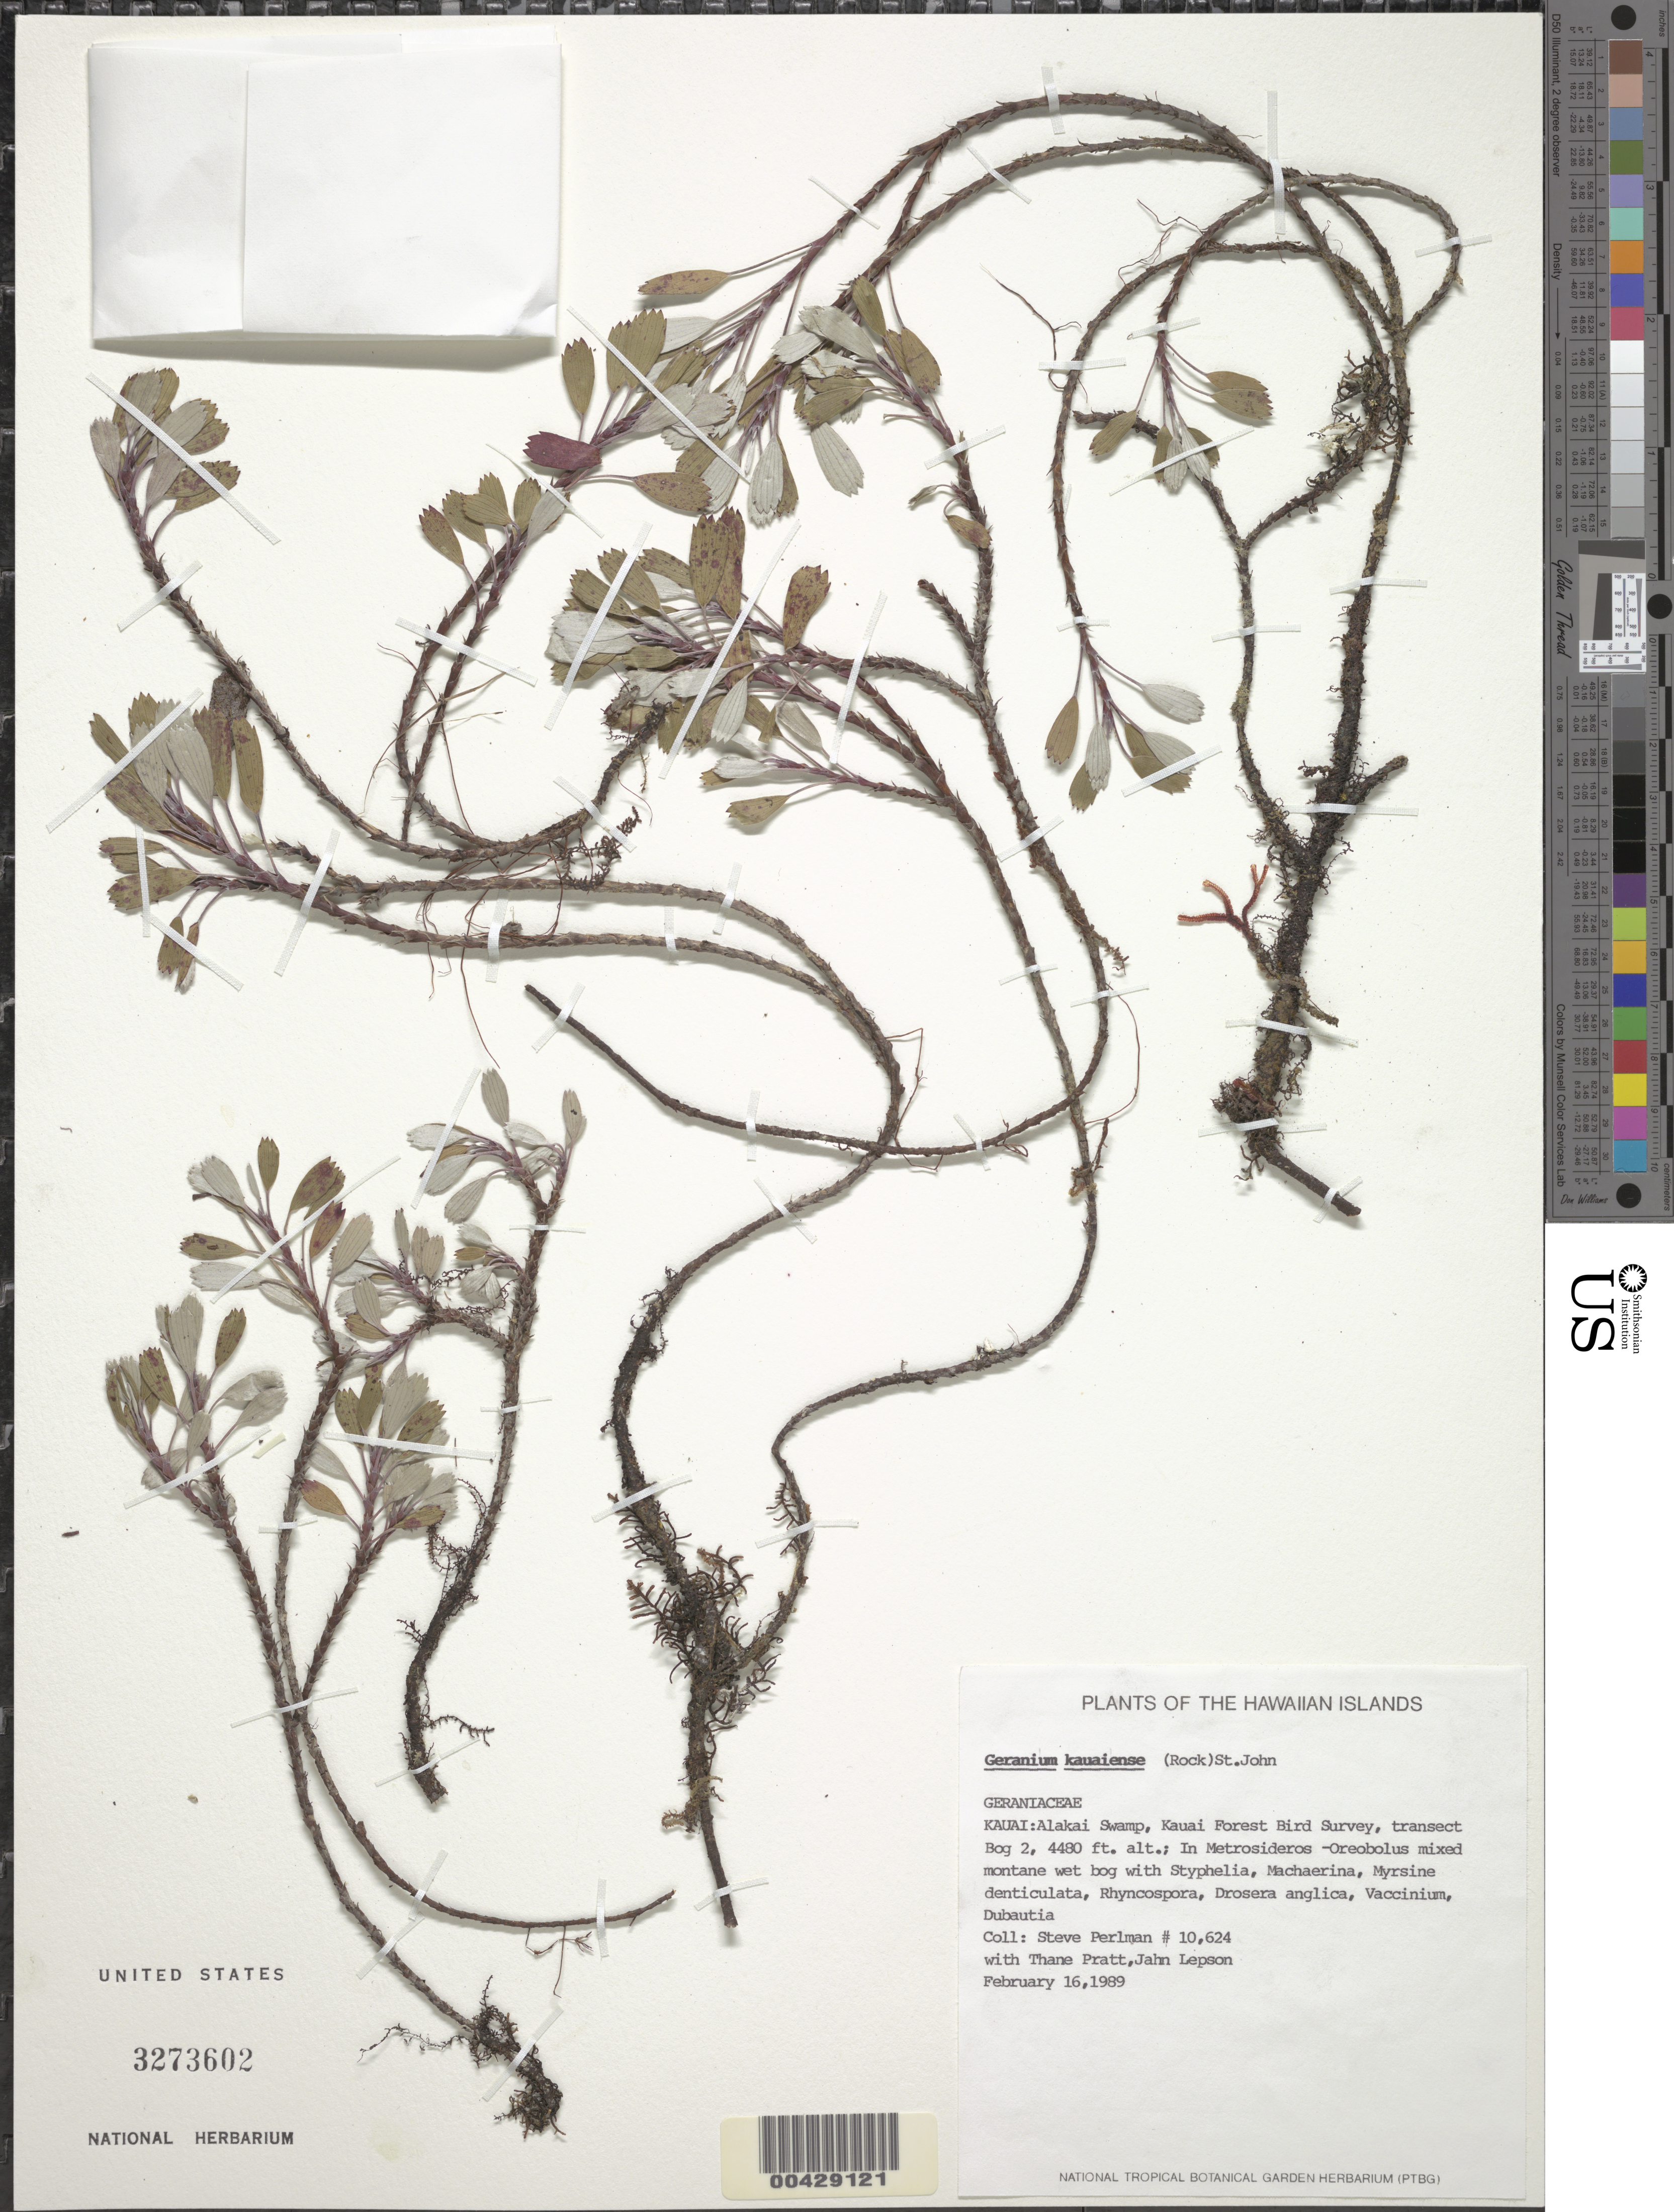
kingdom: Plantae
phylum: Tracheophyta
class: Magnoliopsida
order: Geraniales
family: Geraniaceae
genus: Geranium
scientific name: Geranium kauaiense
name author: (Rock) H. St. John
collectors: S. P. Perlman, T. Pratt & J. Lepson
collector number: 10624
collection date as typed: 16 Feb 1989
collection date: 1989-02-16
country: United States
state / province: Hawaii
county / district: Kauai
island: Kaua'i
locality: Alakai Swamp, Kauai Forest Bird Survey, transect bog 2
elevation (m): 1366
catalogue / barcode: US 3273602